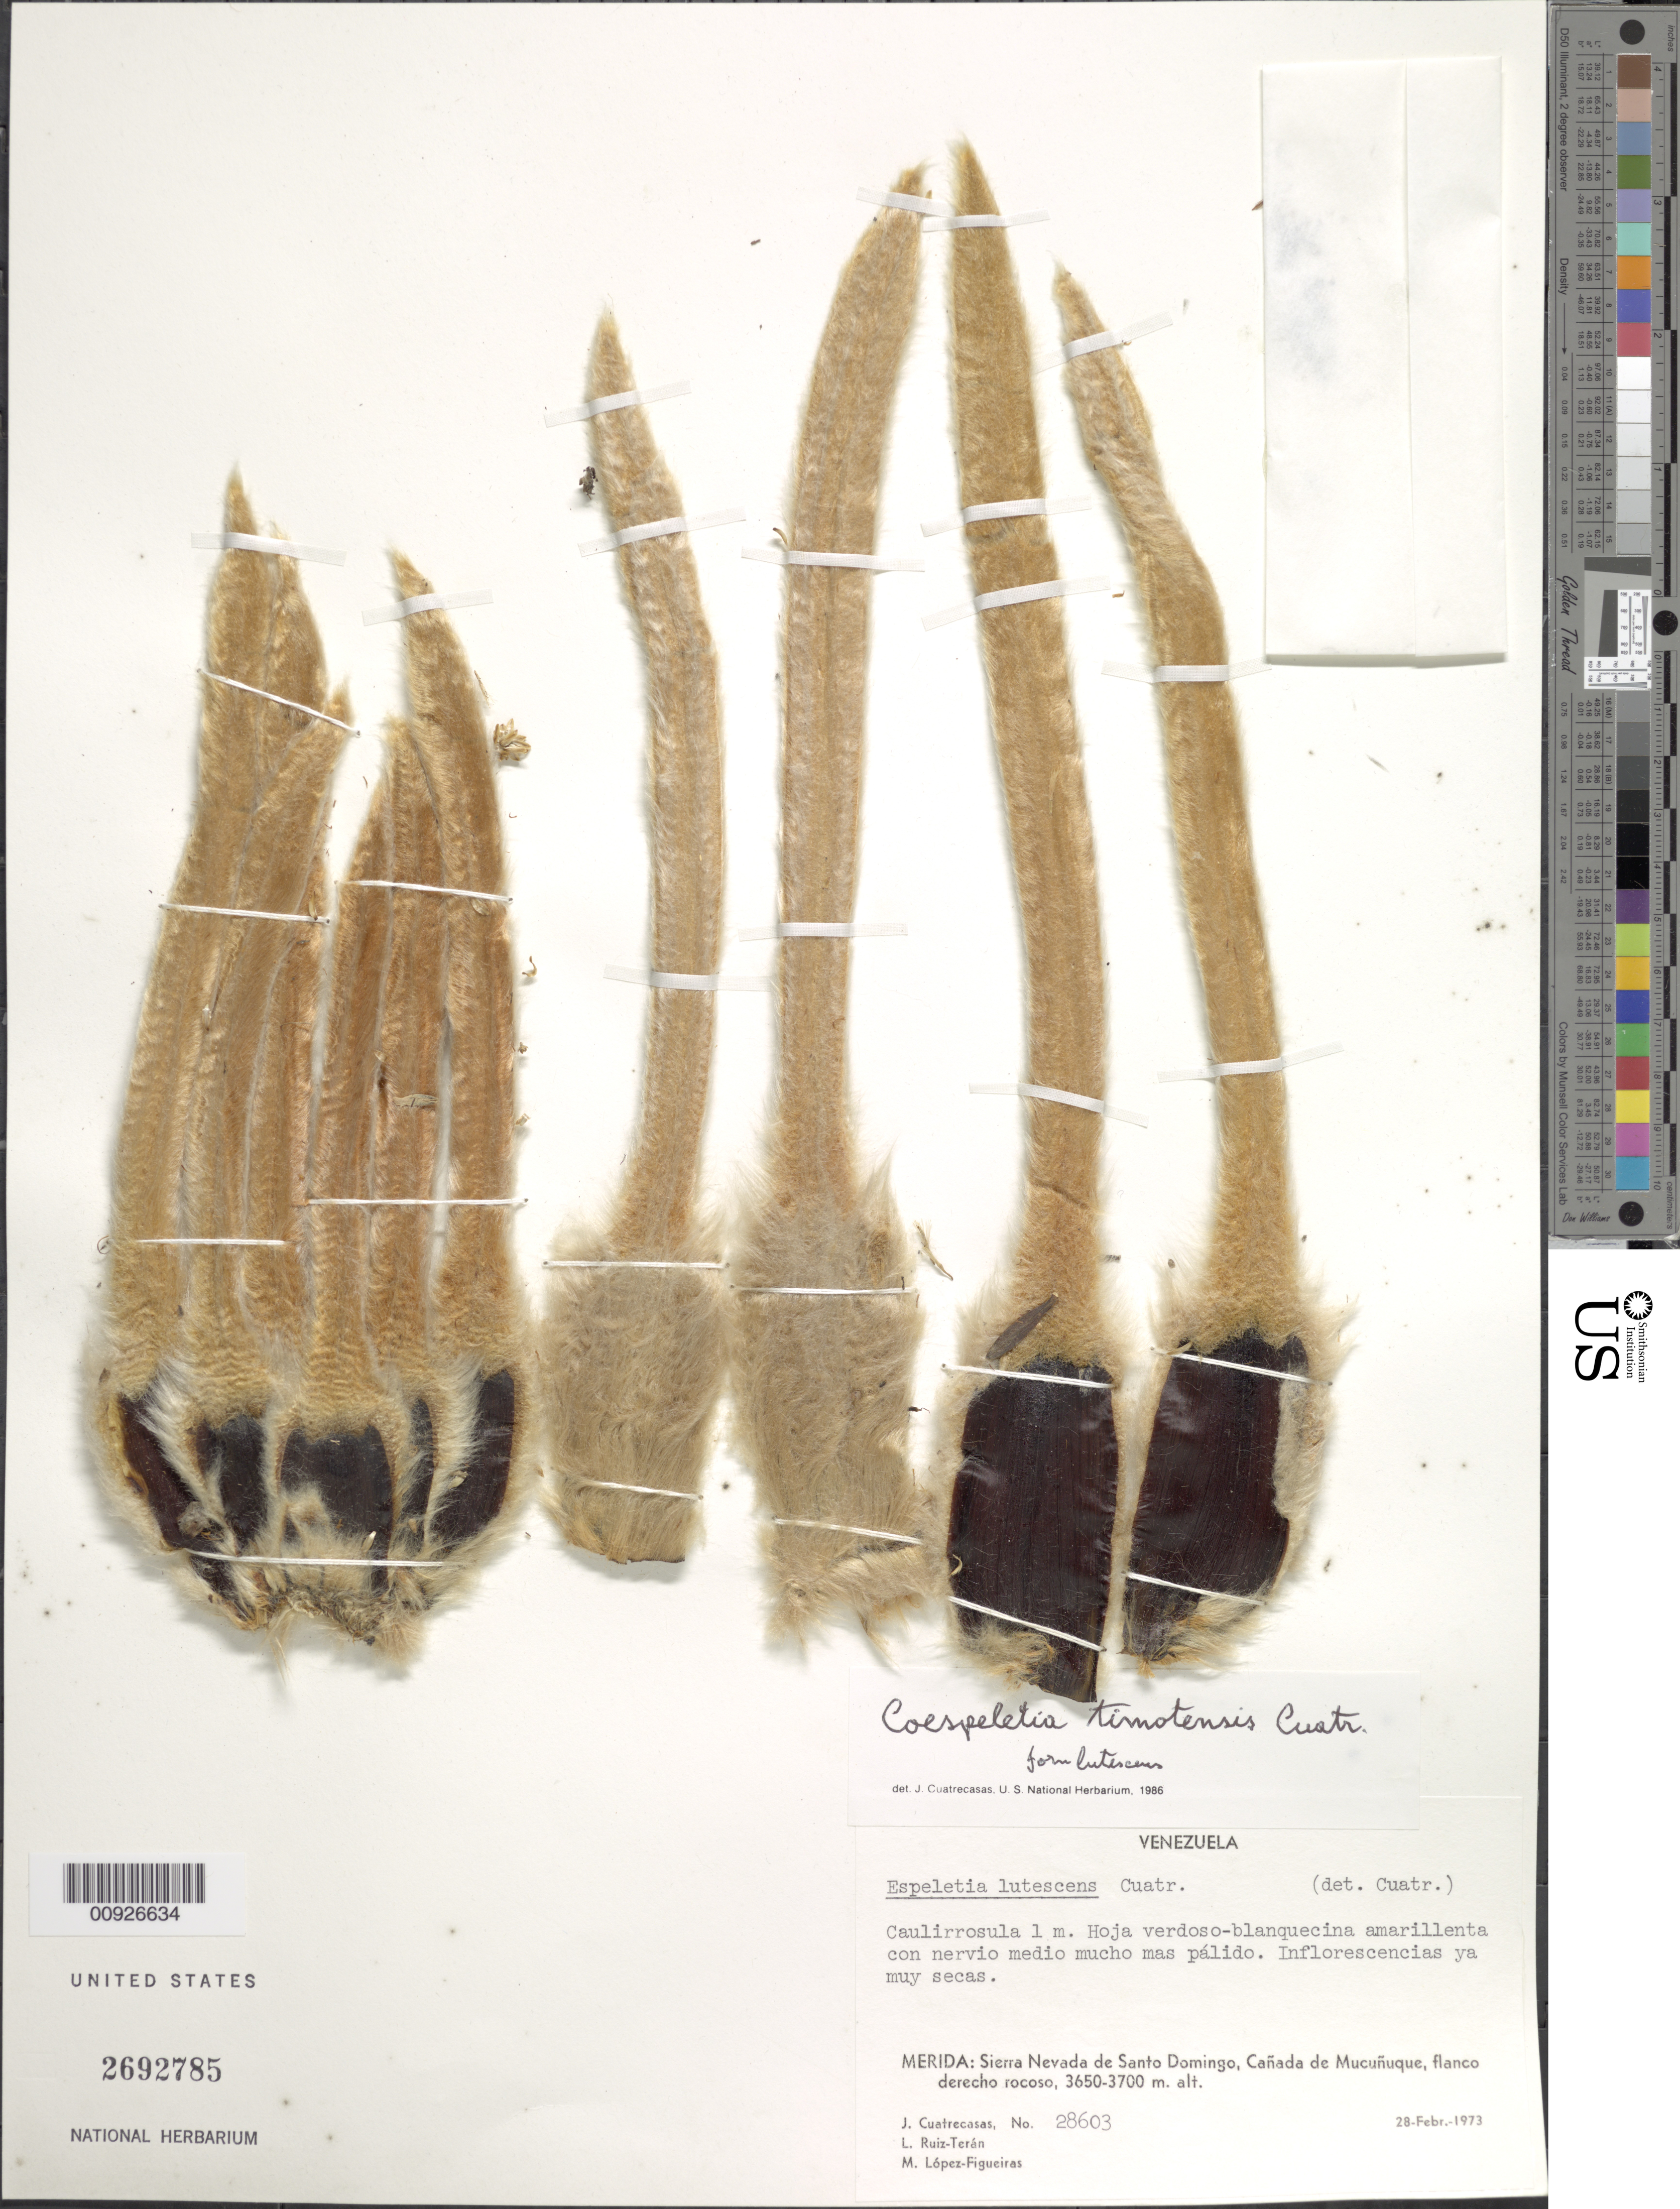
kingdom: Plantae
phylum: Tracheophyta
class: Magnoliopsida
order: Asterales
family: Asteraceae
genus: Coespeletia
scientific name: Coespeletia timotensis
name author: (Cuatrec.) Cuatrec.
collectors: J. Cuatrecasas, L. E. Ruíz-Terán & M. López Figueiras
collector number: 28603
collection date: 1973-02-28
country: Venezuela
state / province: Mérida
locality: Sierra Nevada de Santo Domingo, Cañada de Mucuñuque, flanco derecho rocoso.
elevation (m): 3650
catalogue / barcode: US 2692785